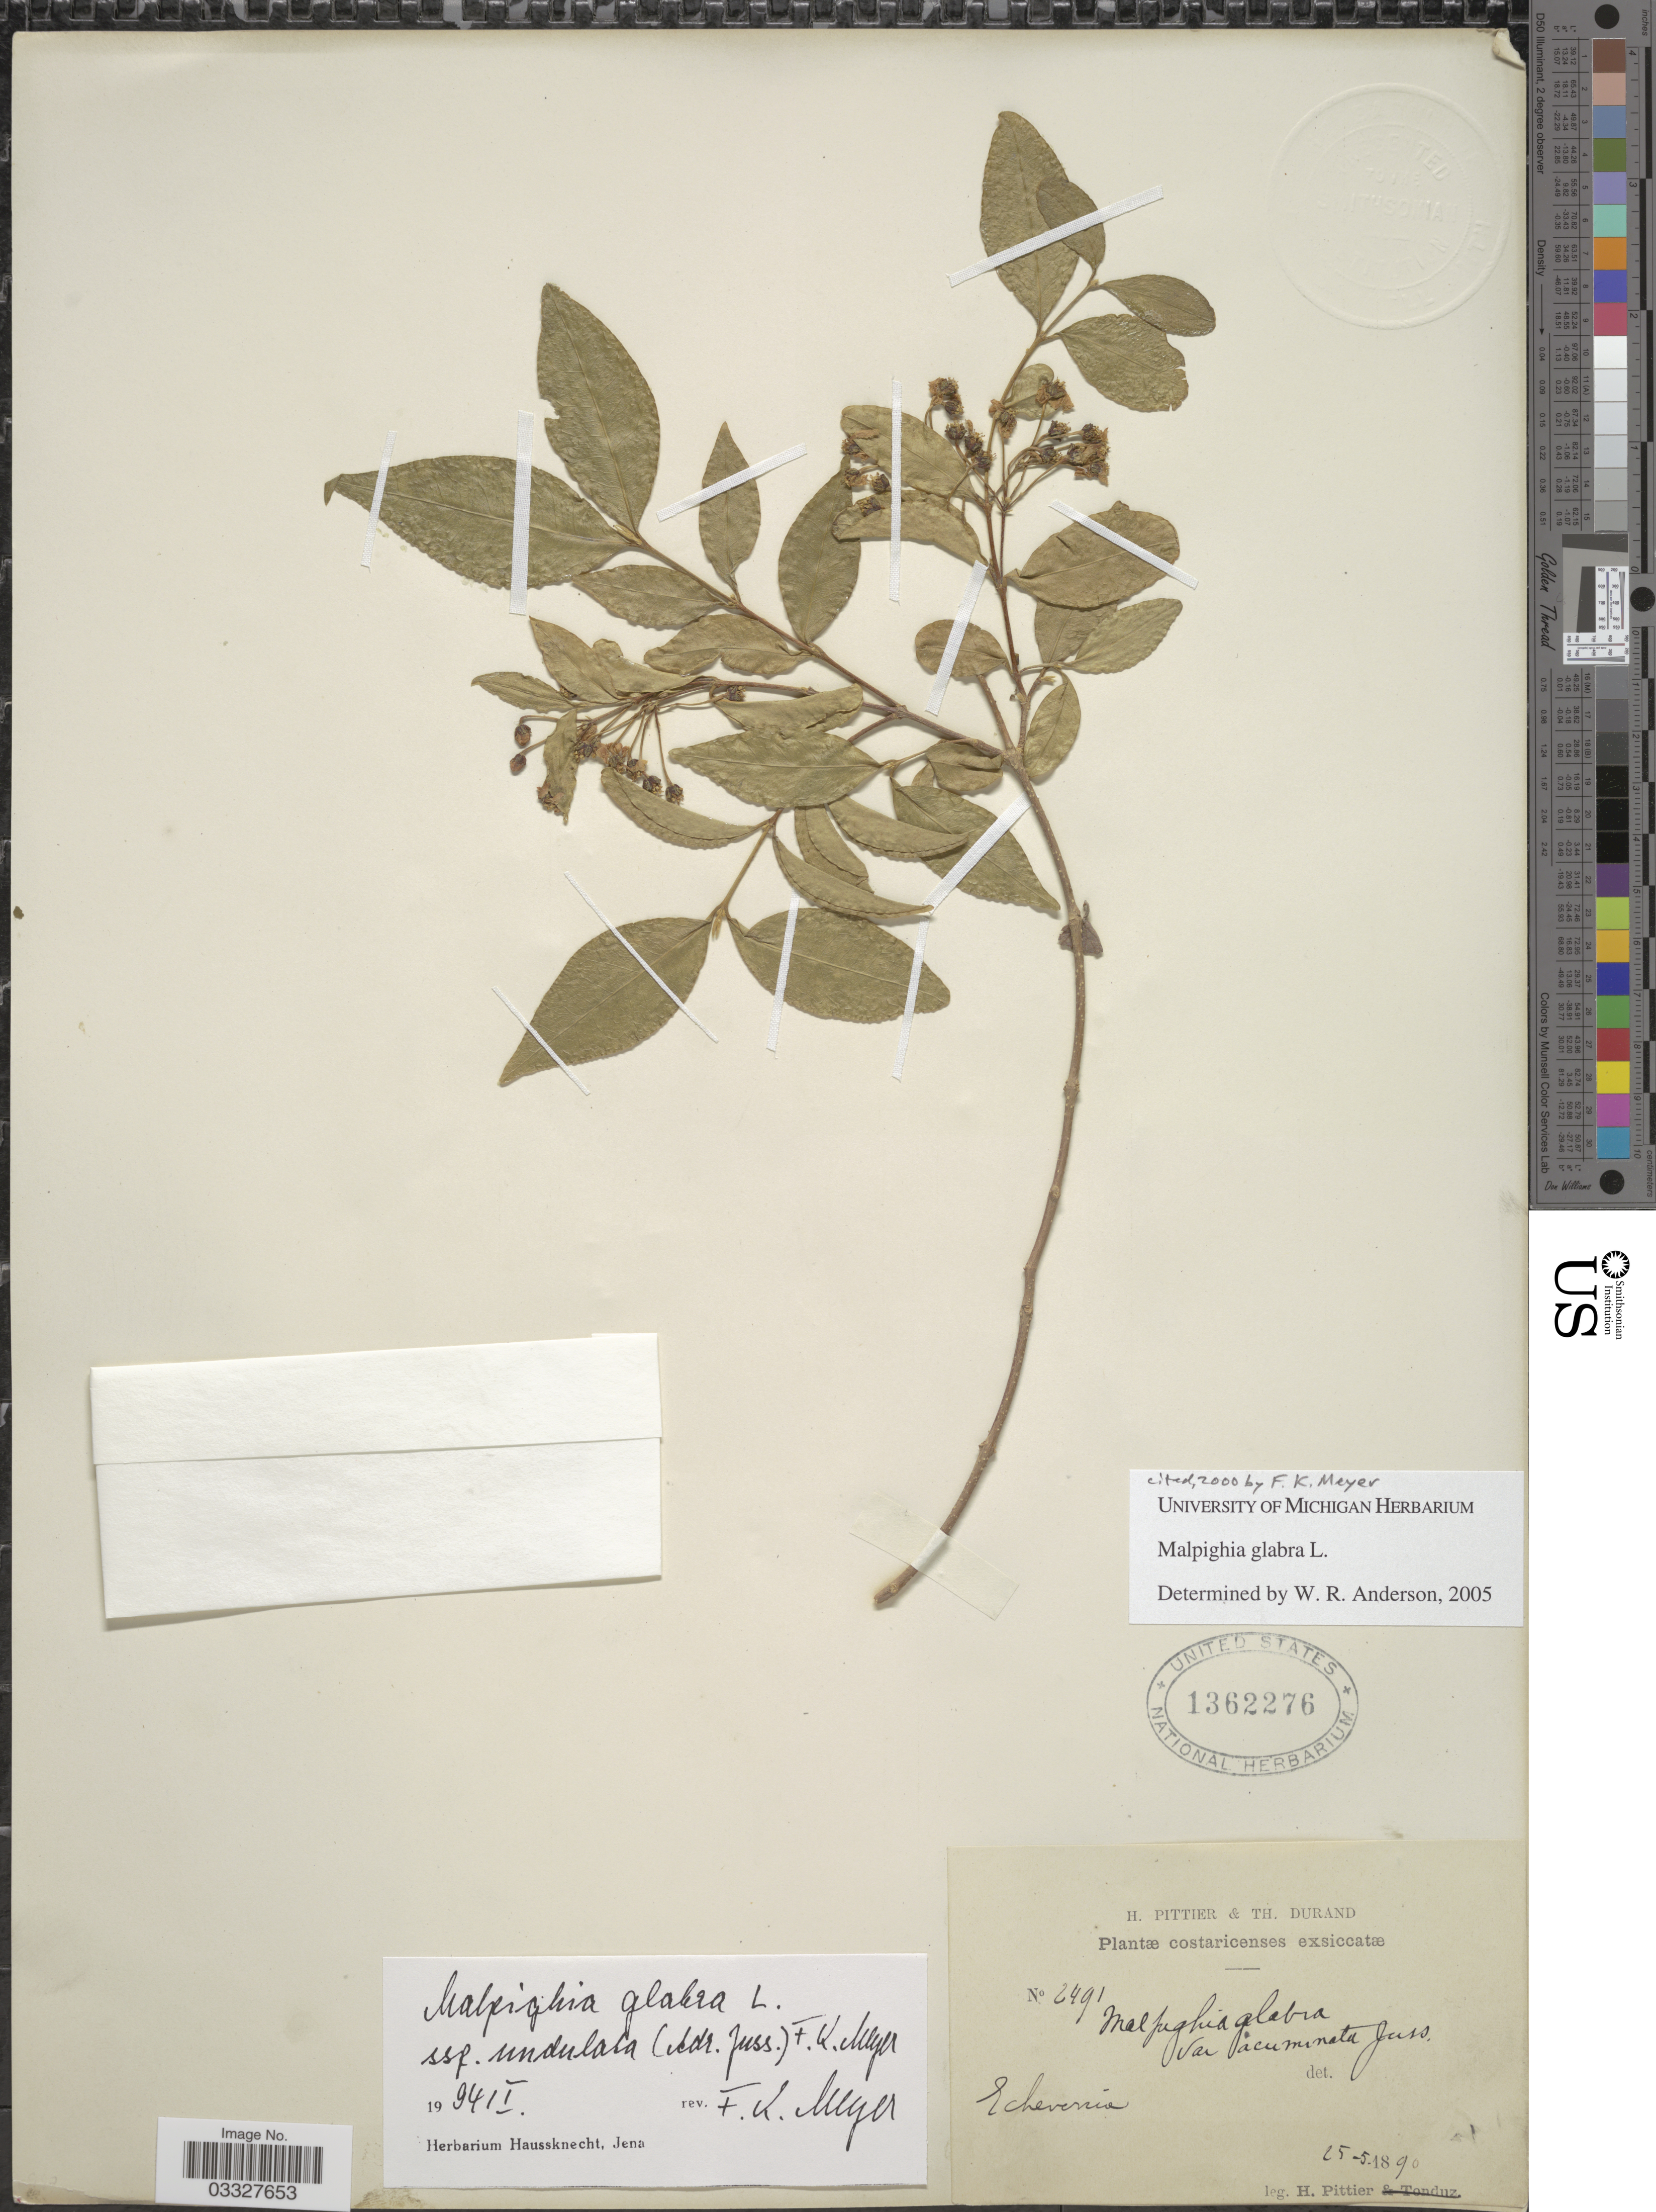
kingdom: Plantae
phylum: Tracheophyta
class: Magnoliopsida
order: Malpighiales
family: Malpighiaceae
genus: Malpighia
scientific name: Malpighia glabra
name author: L.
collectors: H. F. Pittier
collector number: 2491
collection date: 1890-05-25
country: Costa Rica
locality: Echeverria.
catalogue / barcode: US 1362276